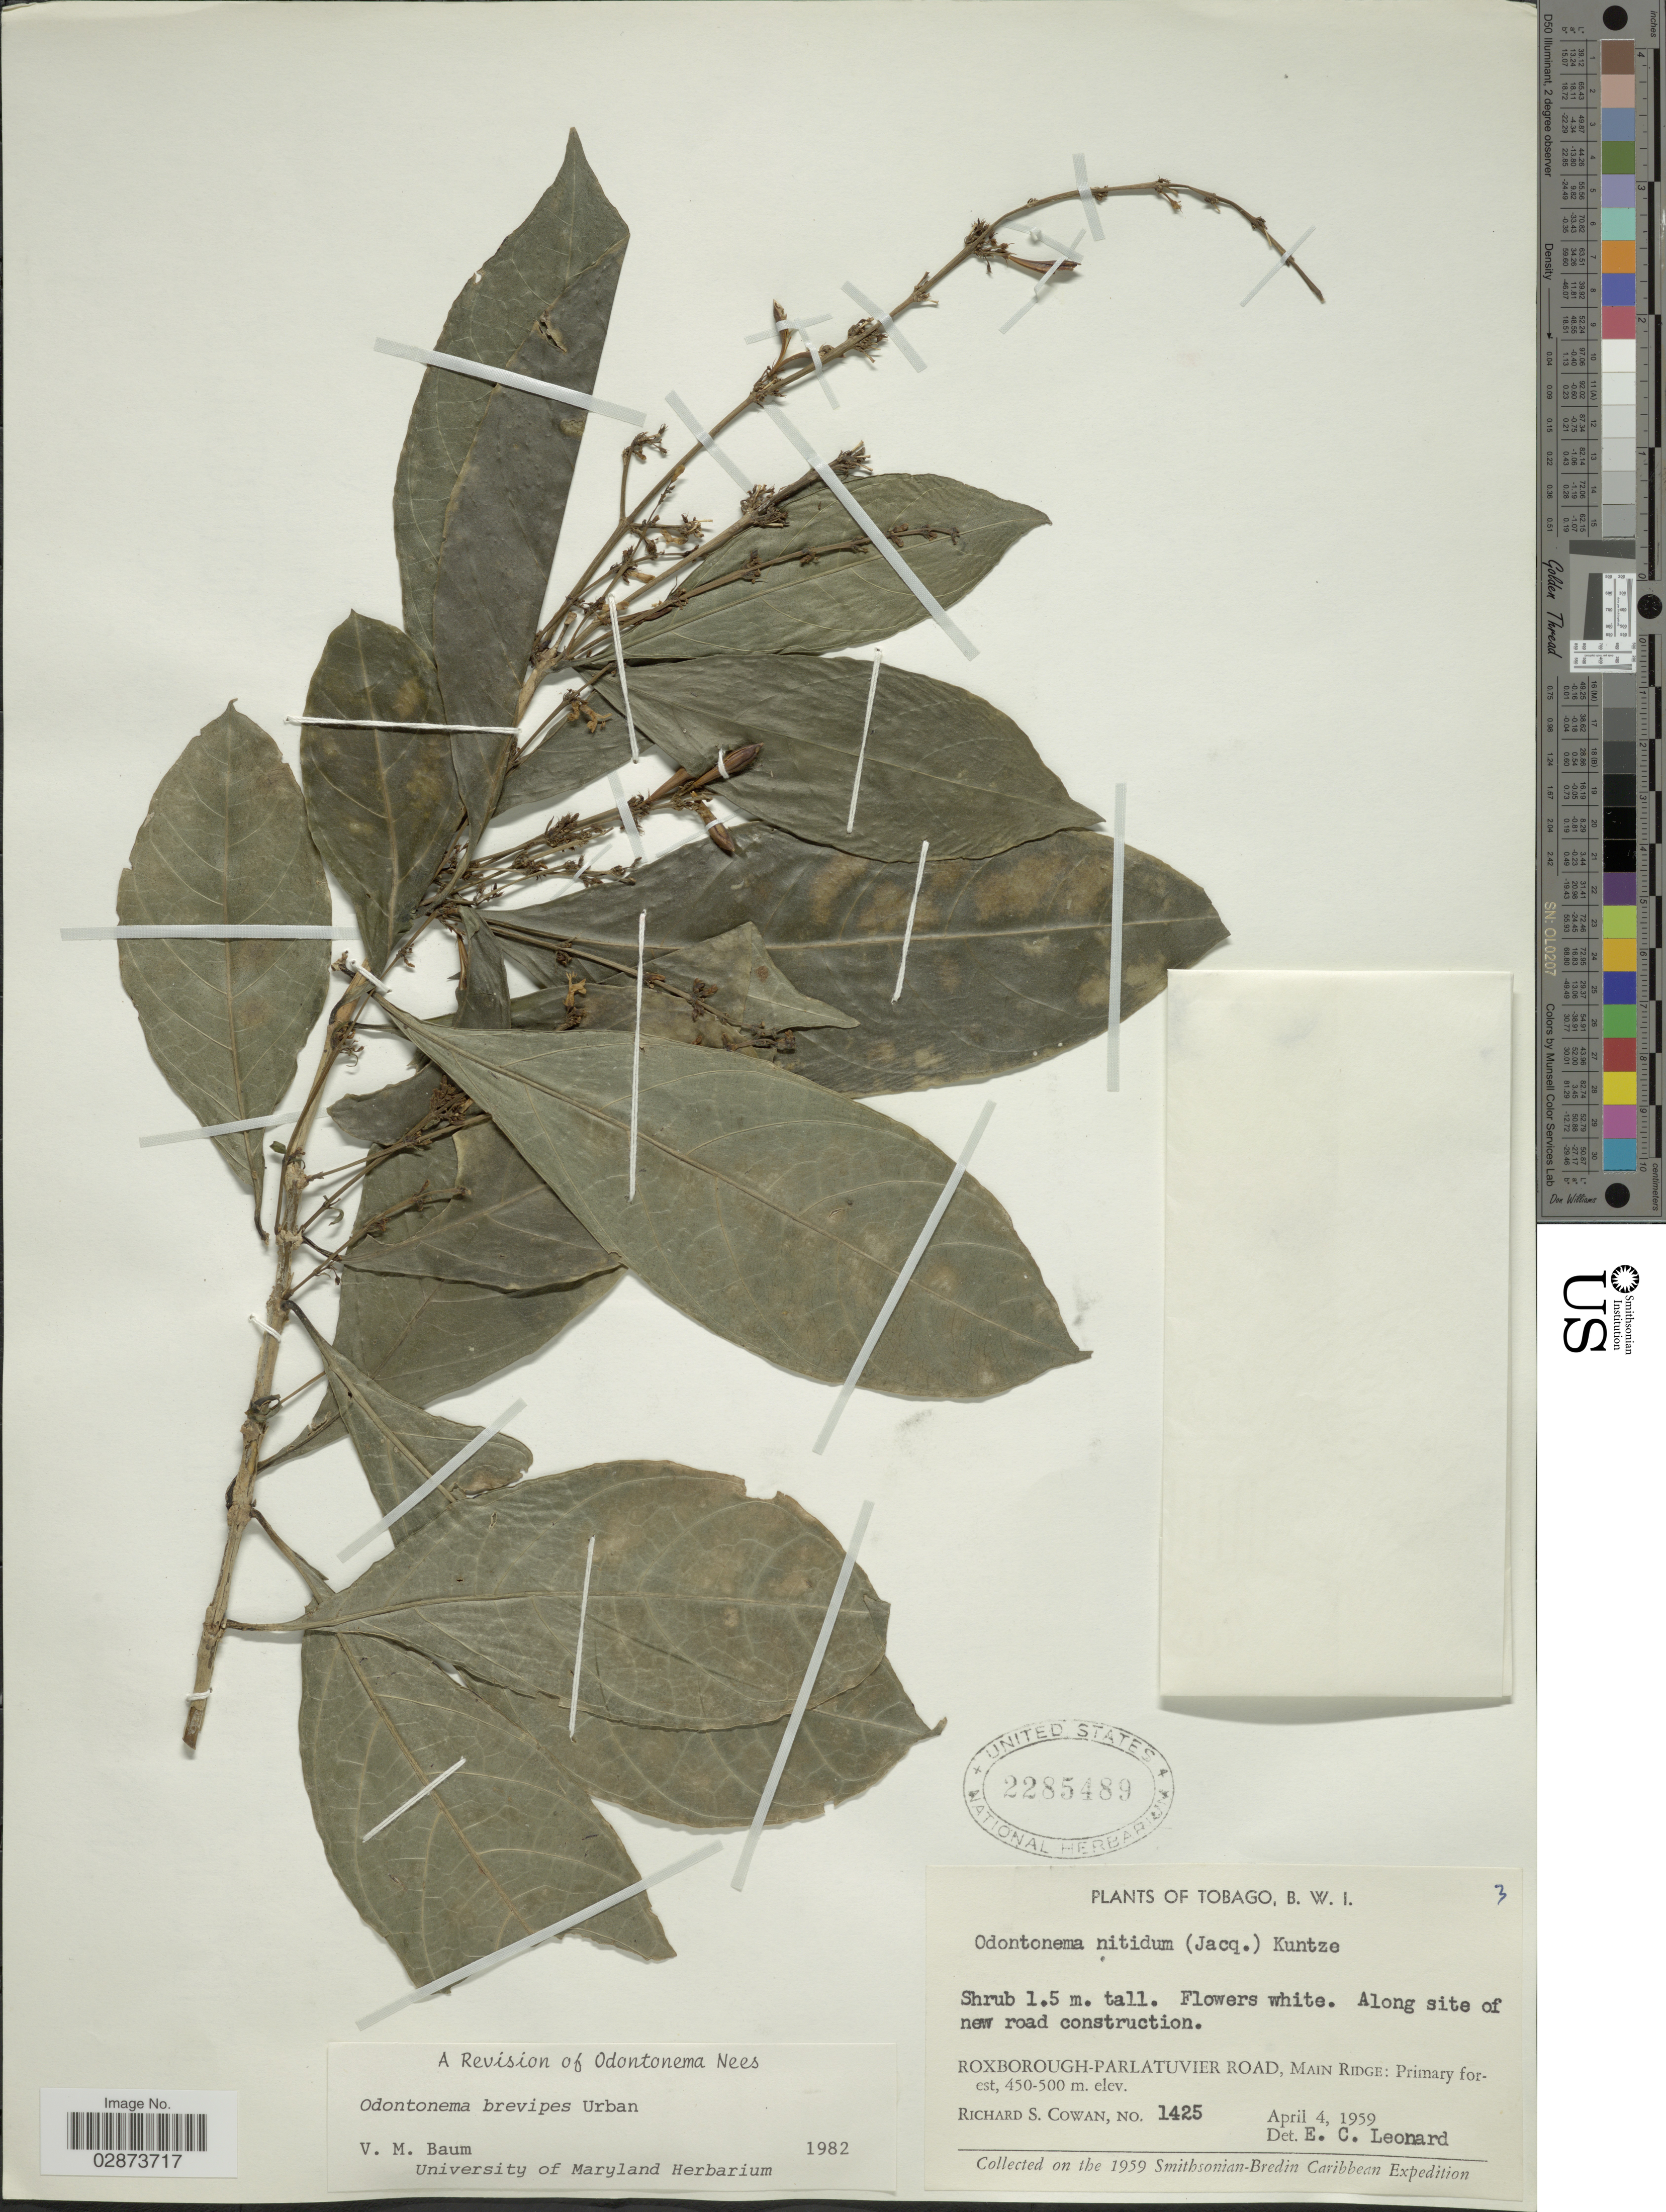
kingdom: Plantae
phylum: Tracheophyta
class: Magnoliopsida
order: Lamiales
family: Acanthaceae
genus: Odontonema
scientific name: Odontonema brevipes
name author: Urb.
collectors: R. S. Cowan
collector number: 1425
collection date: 1959-04-04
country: Trinidad and Tobago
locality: Tobago, B.W.I. Roxborough- Parlatuvier Road, Main Ridge: Primary forest.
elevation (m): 450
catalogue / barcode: US 2285489